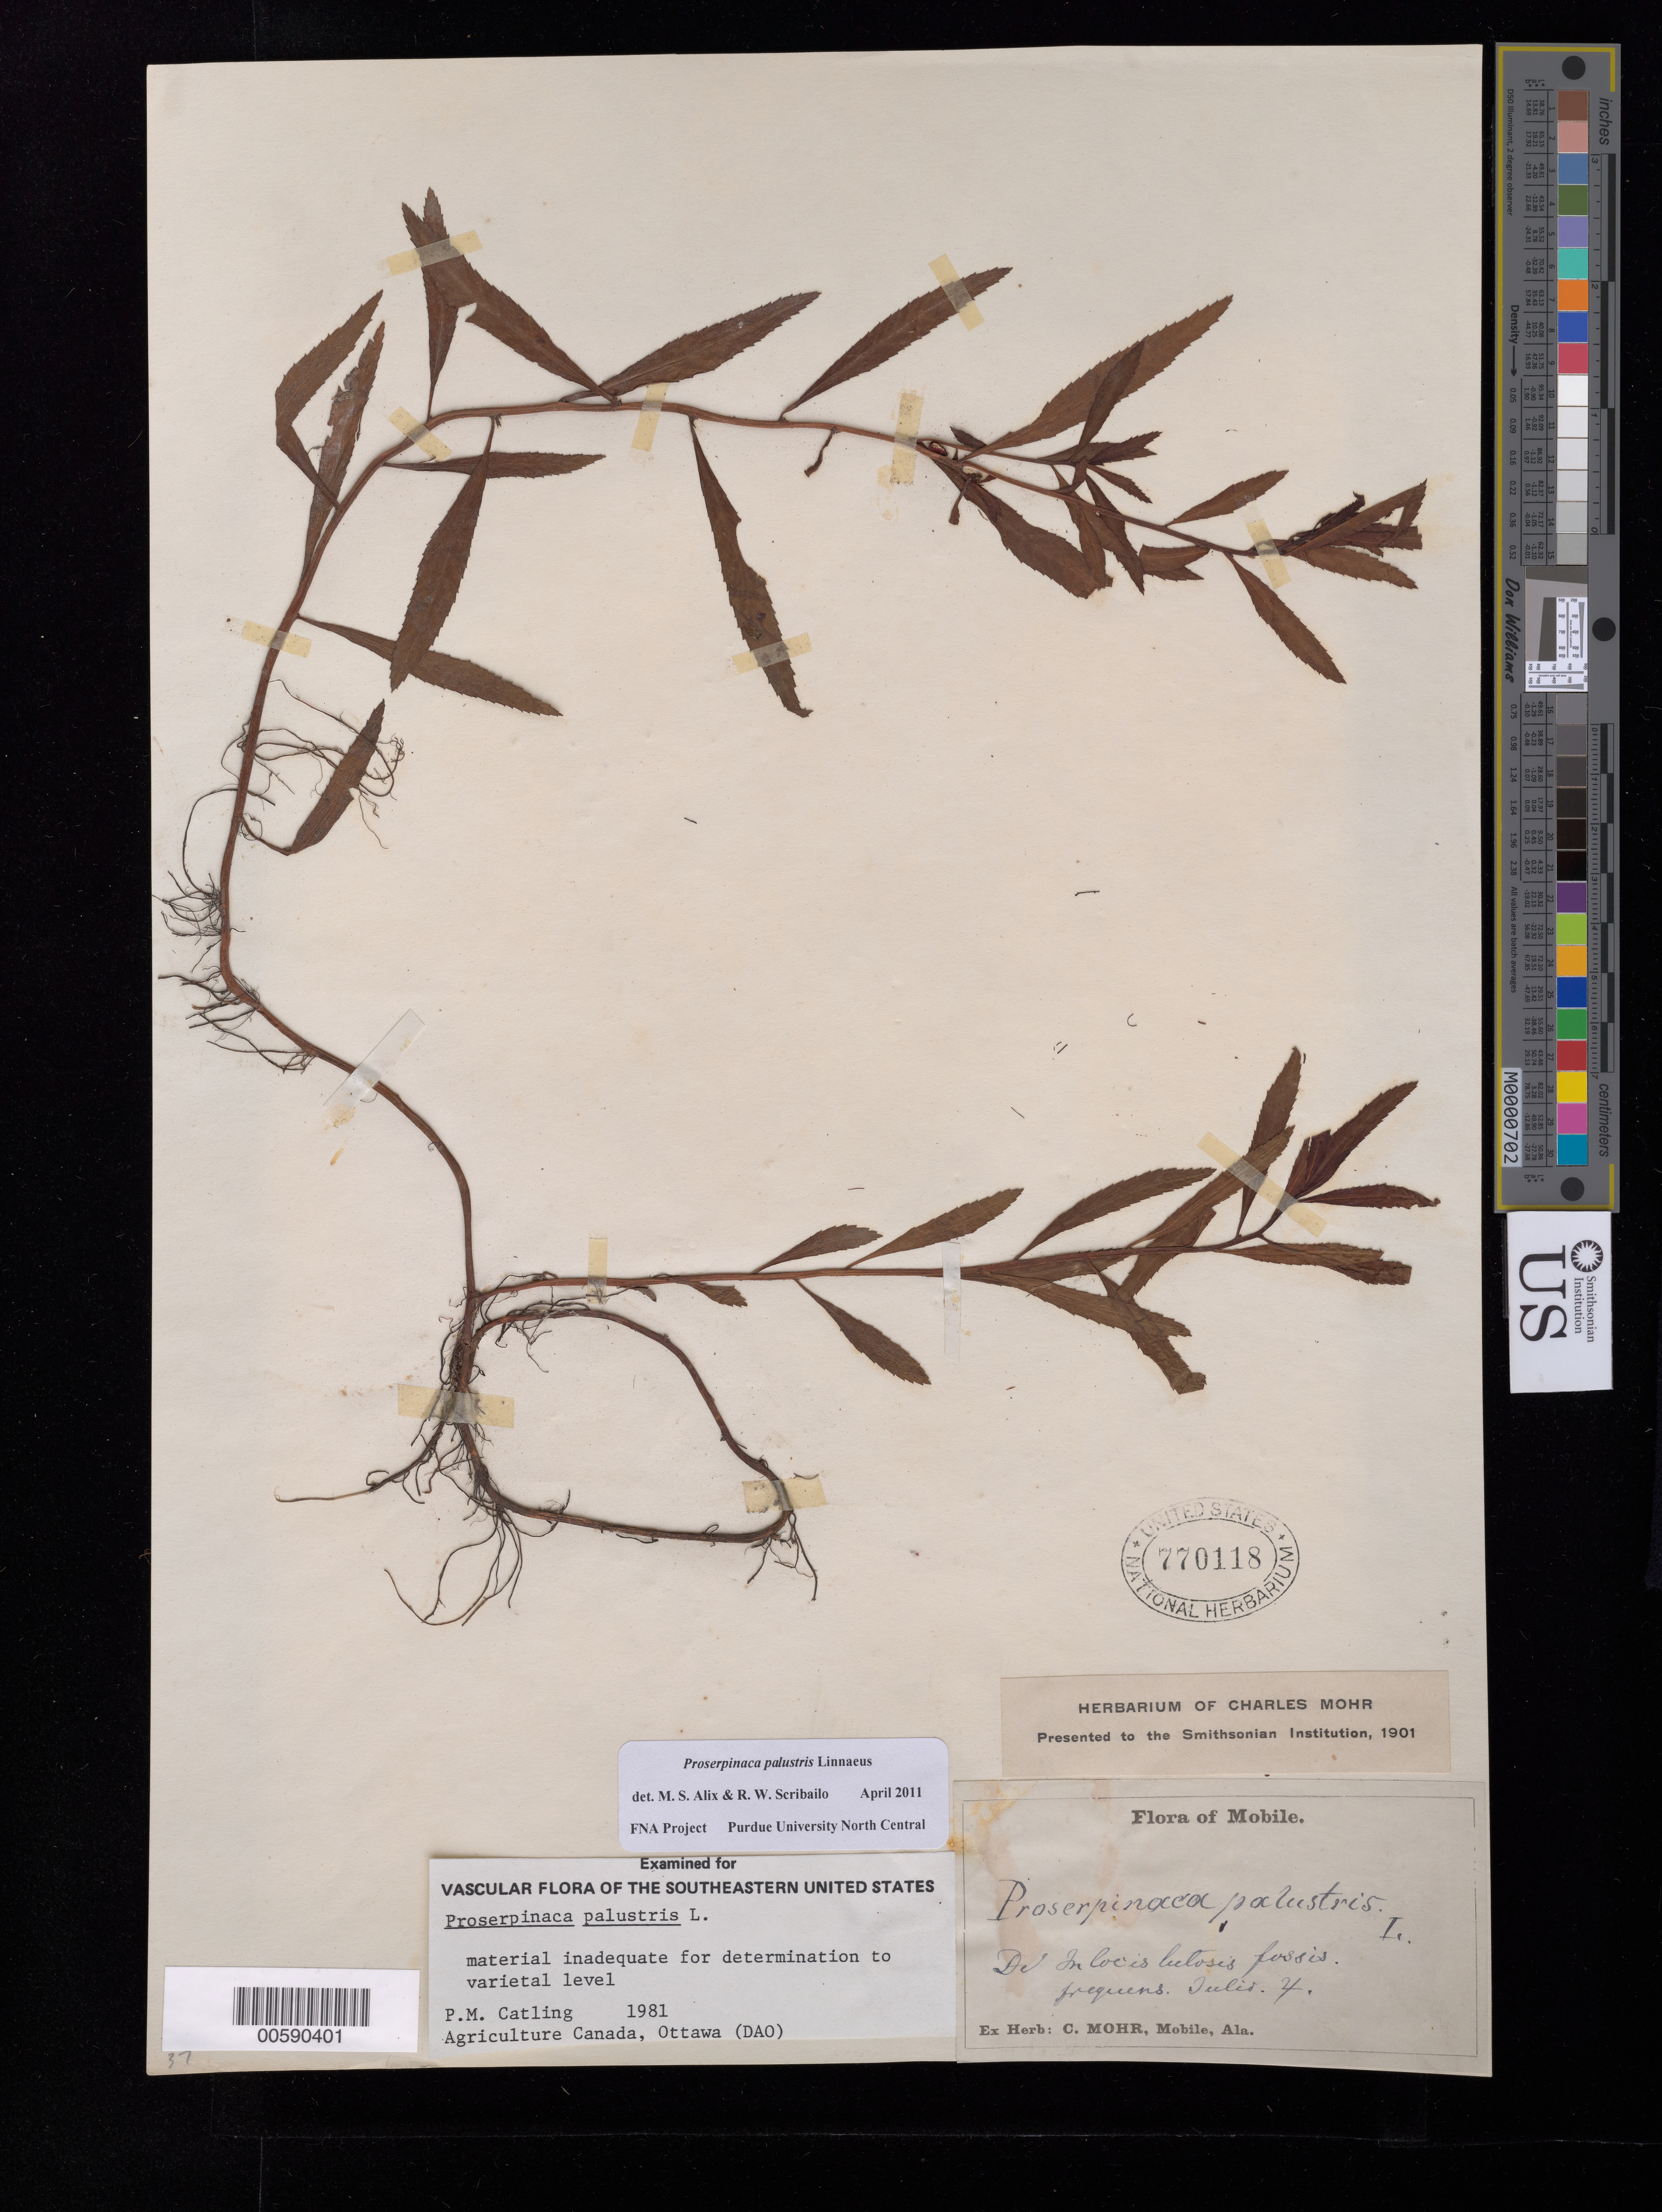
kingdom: Plantae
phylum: Tracheophyta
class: Magnoliopsida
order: Saxifragales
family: Haloragaceae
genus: Proserpinaca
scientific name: Proserpinaca palustris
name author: L.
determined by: Scribailo, R. W.; Alix, M. S.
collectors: C. T. Mohr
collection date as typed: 04 Jul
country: United States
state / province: Alabama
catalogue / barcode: US 770118